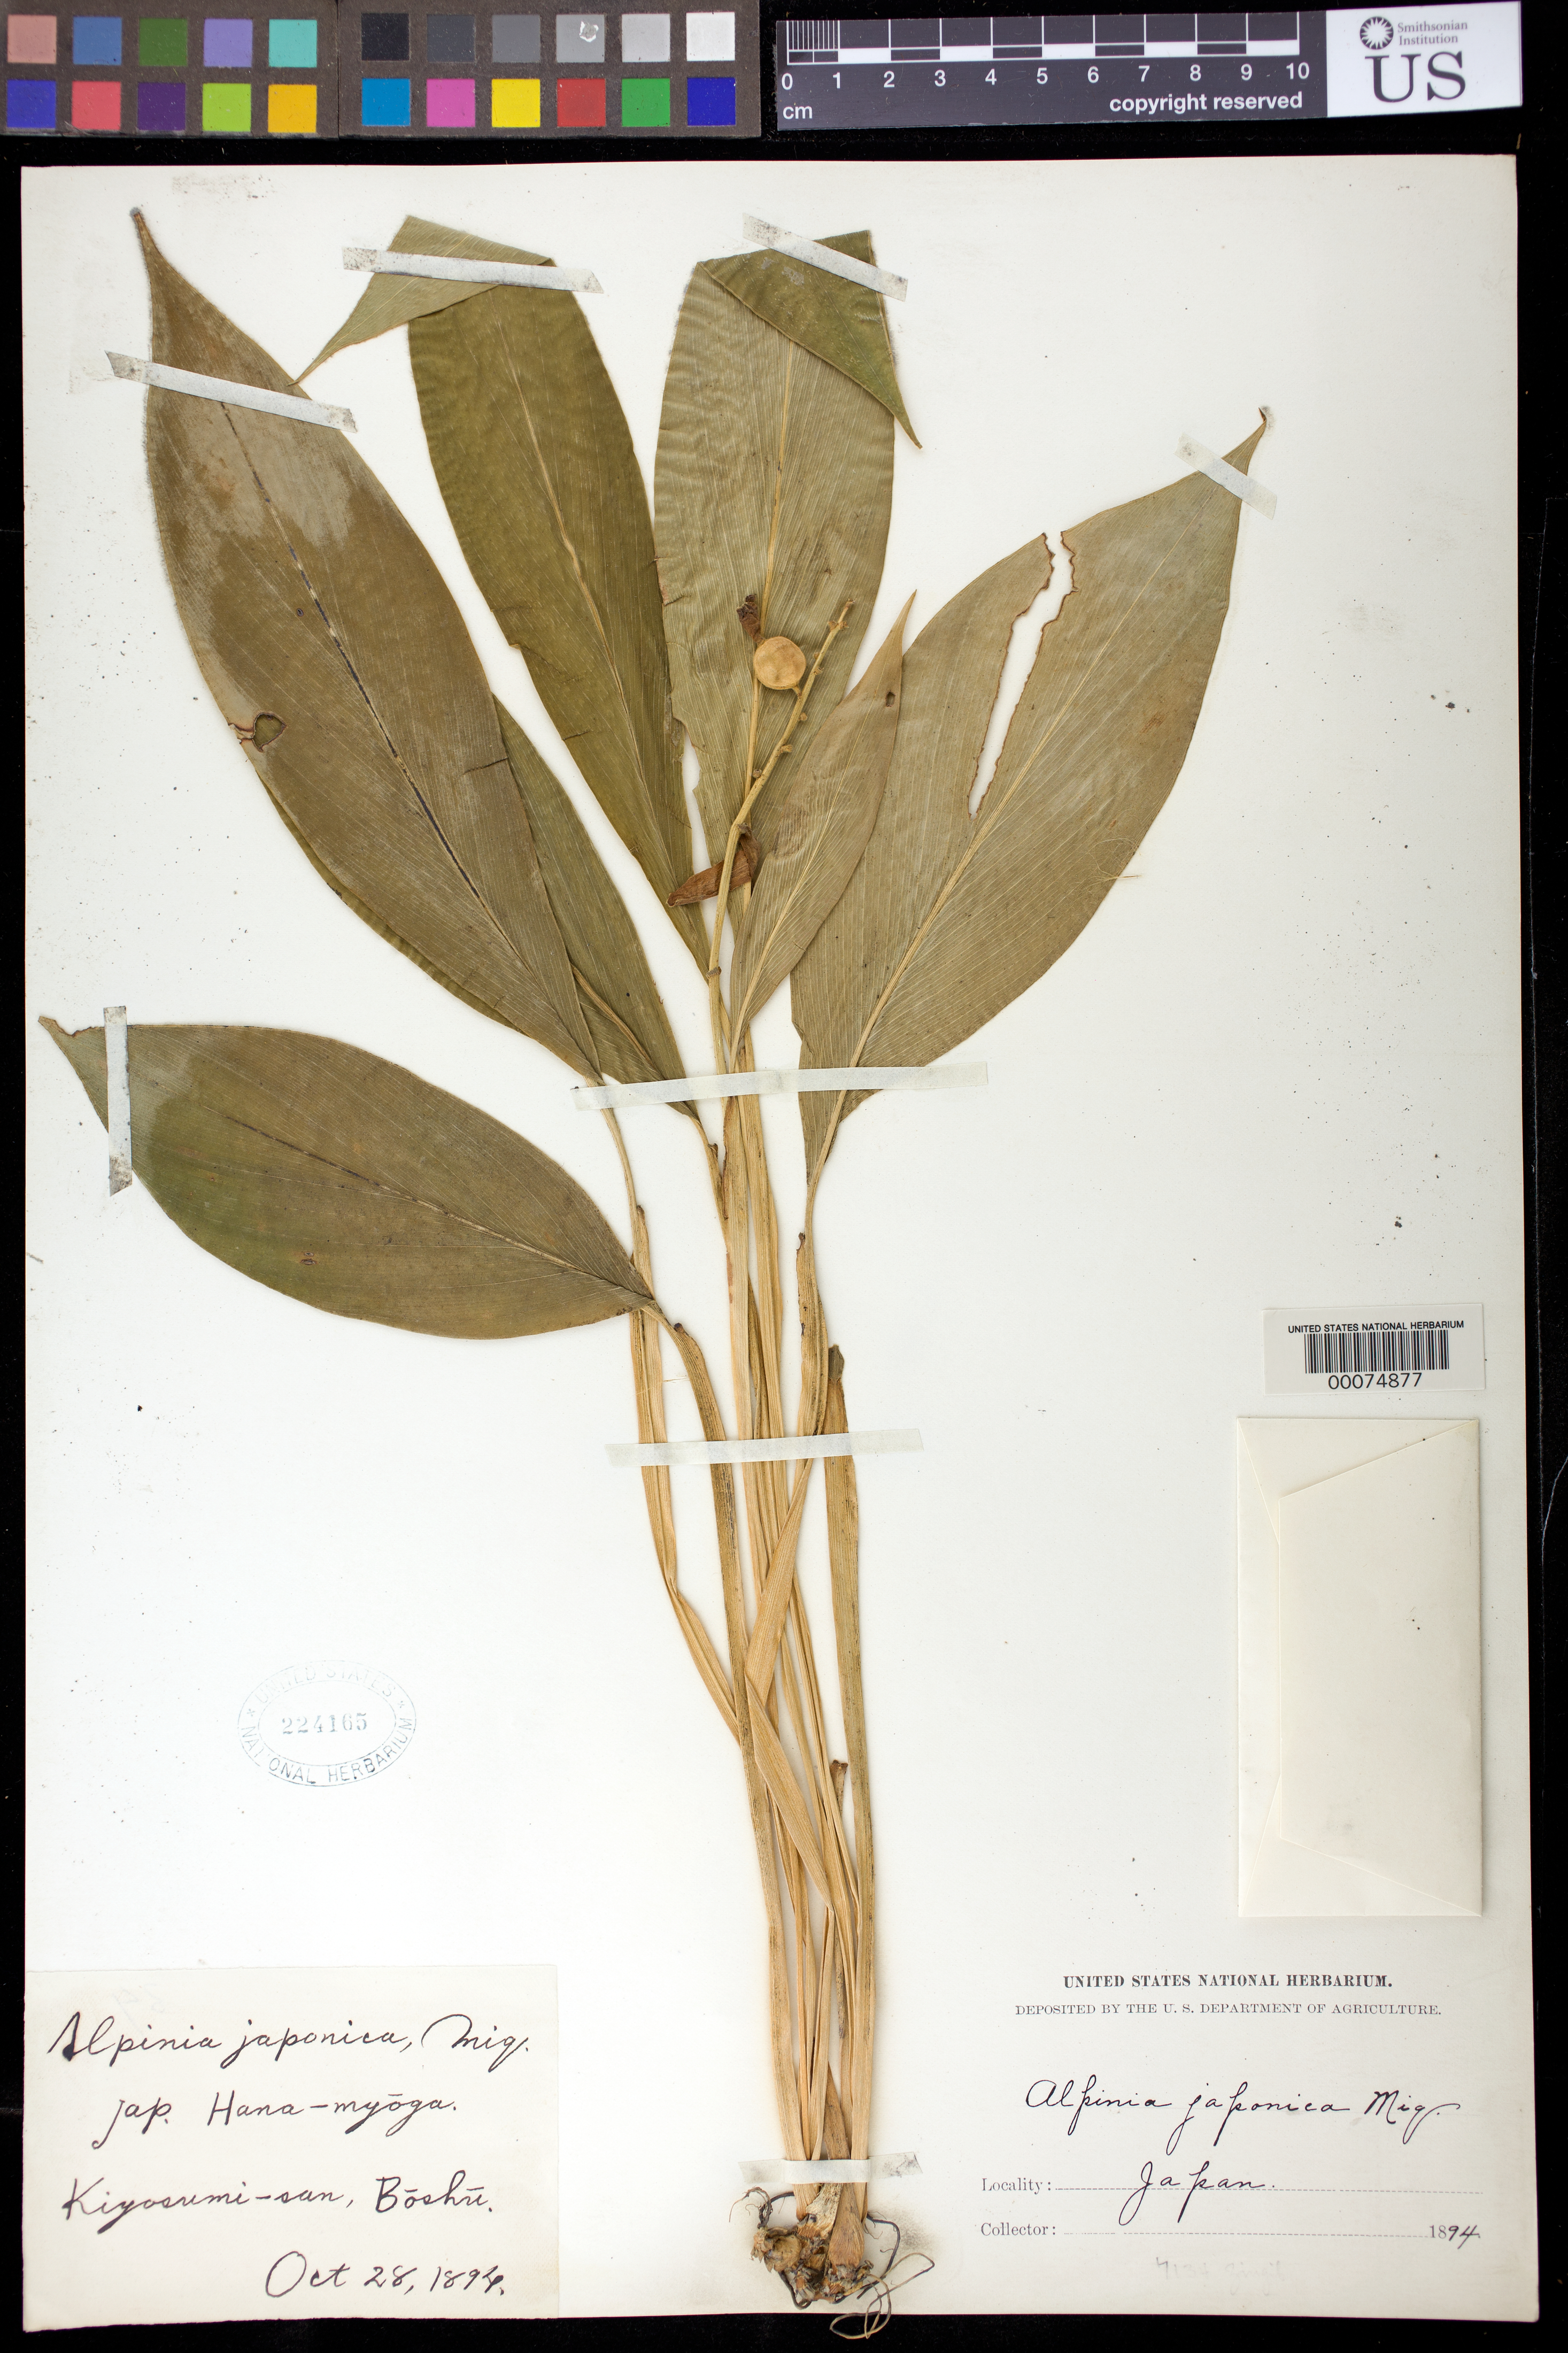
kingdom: Plantae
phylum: Tracheophyta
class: Liliopsida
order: Zingiberales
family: Zingiberaceae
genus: Alpinia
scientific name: Alpinia japonica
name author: (Thunb.) Miq.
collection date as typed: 28 Oct 1894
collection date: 1894-10-28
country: Japan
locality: Ranyo-aoi. Kiyosumi-san, Boshu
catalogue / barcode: US 224165